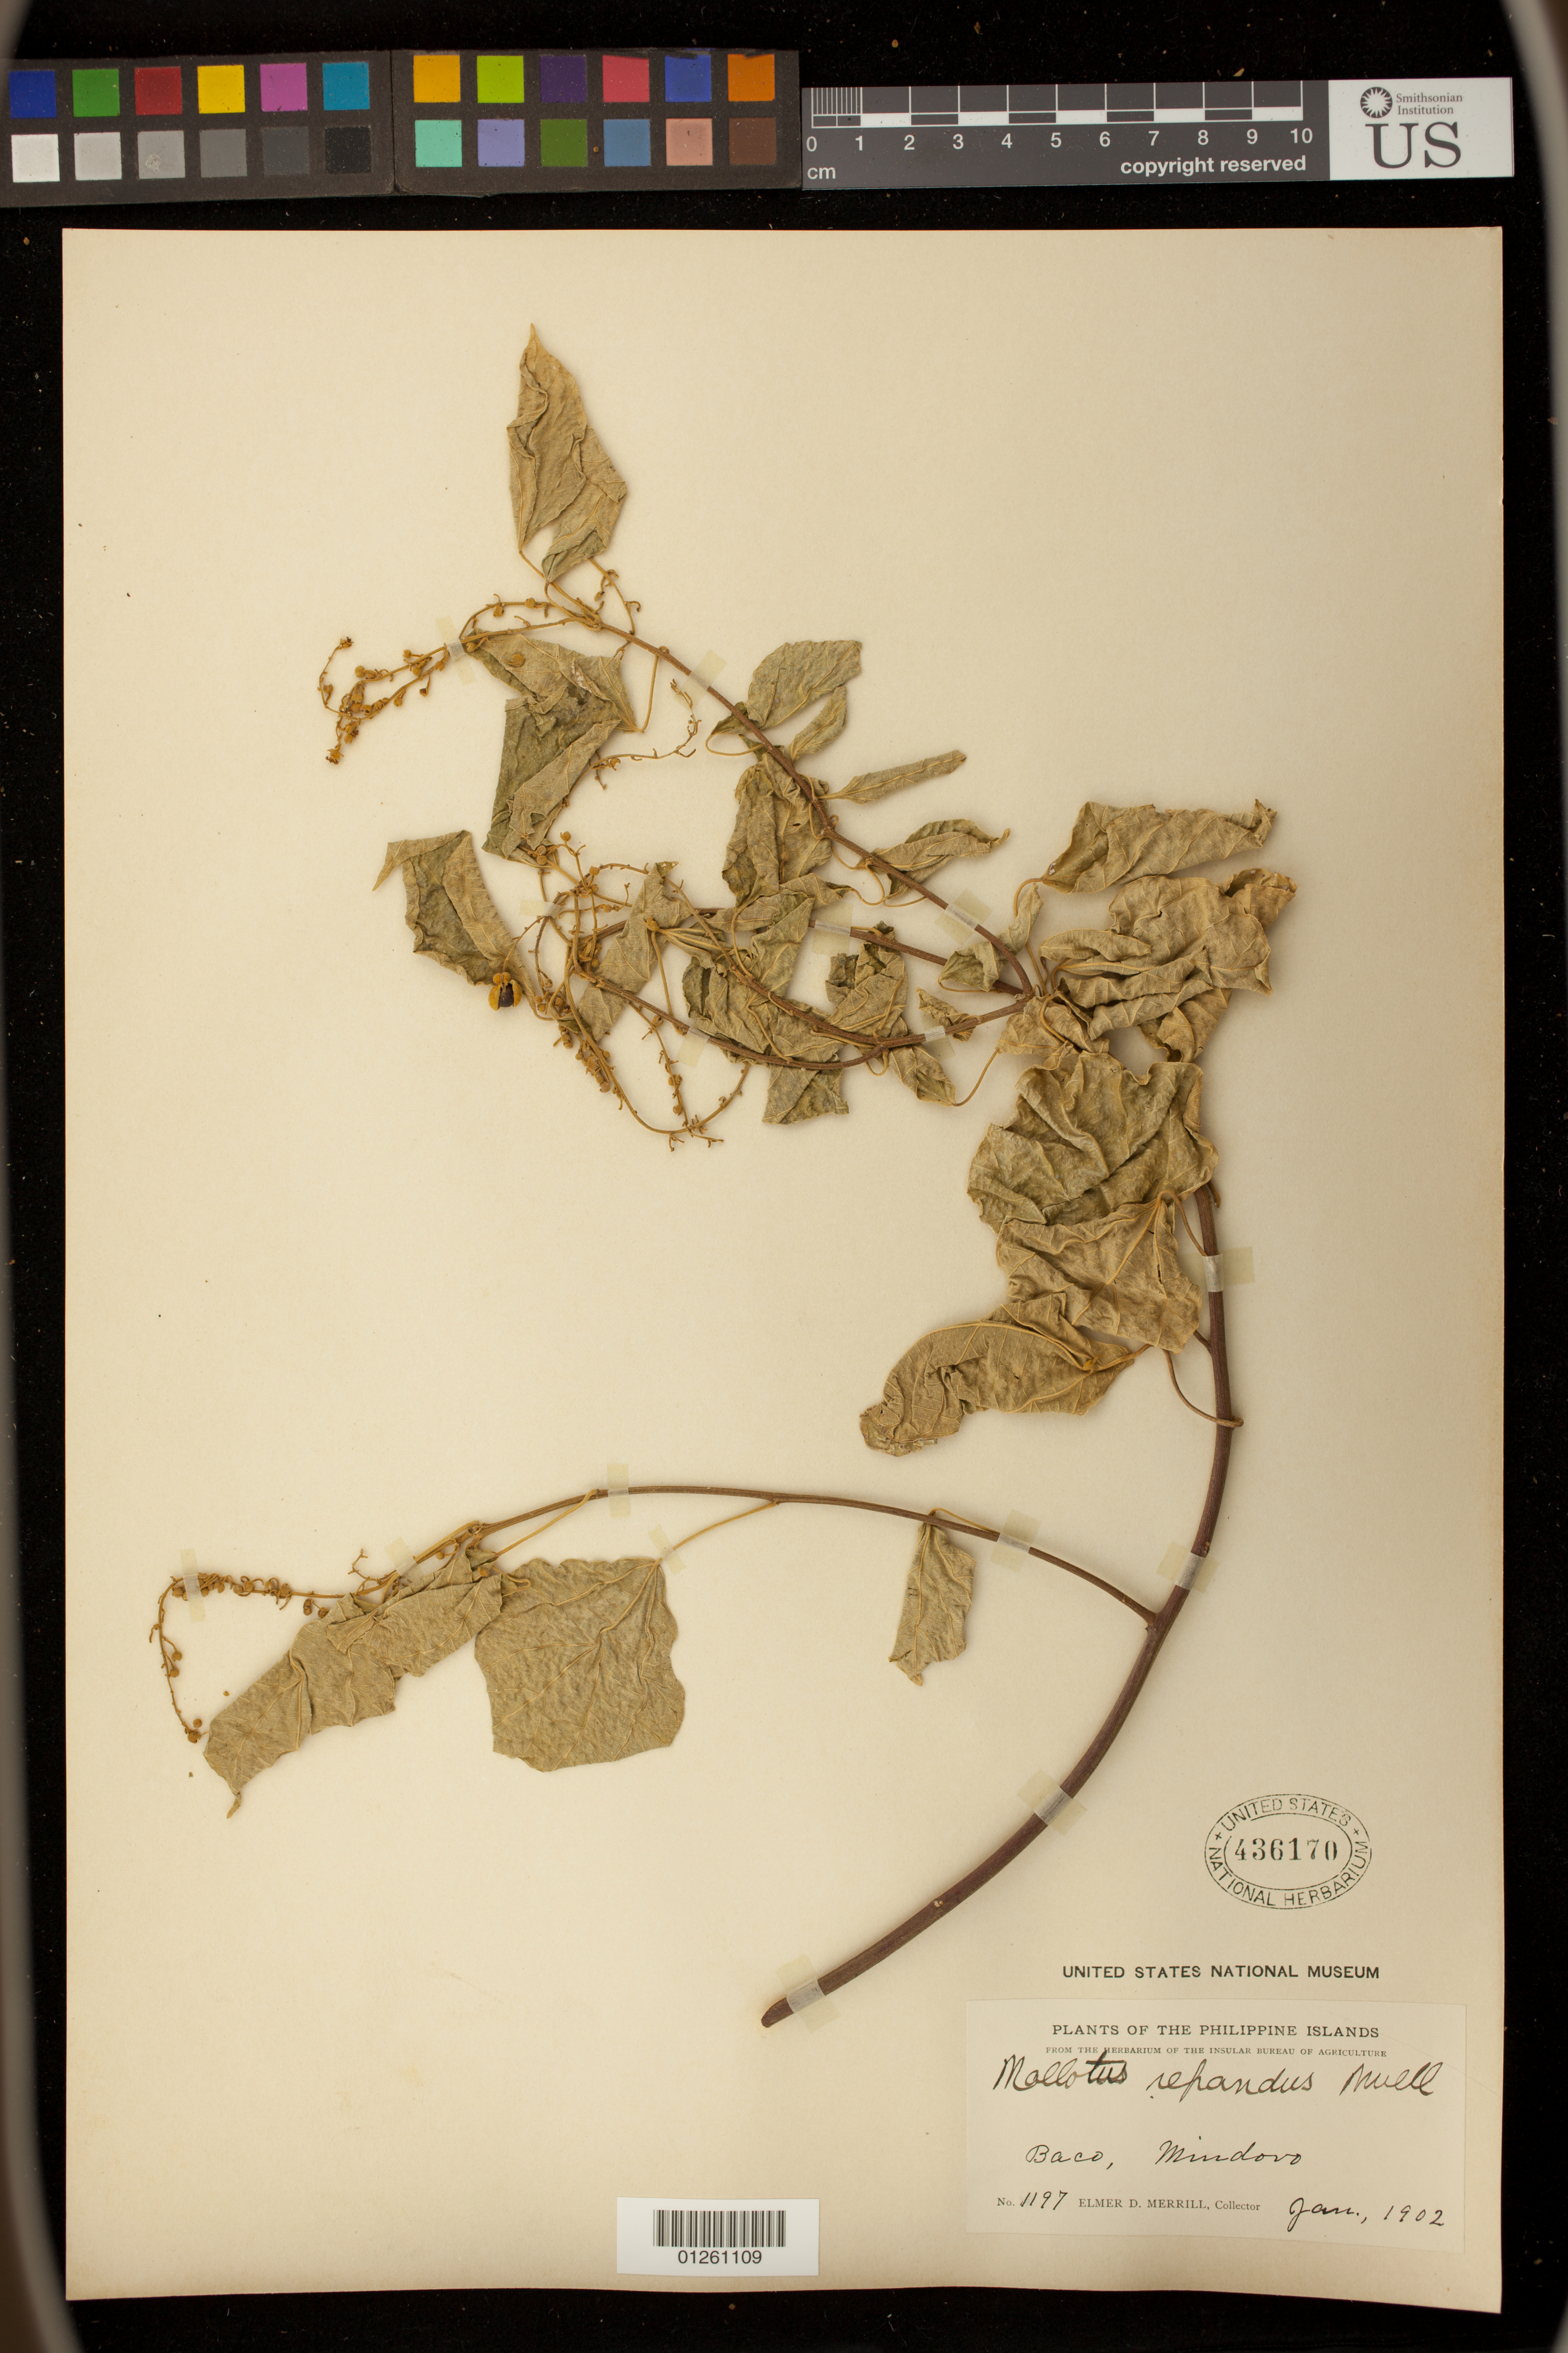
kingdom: Plantae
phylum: Tracheophyta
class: Magnoliopsida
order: Malpighiales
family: Euphorbiaceae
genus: Mallotus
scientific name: Mallotus repandus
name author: (Rottler) Müll. Arg.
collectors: E. D. Merrill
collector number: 1197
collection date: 1902-01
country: Philippines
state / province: Mimaropa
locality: Baco, Mindoro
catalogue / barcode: US 436170